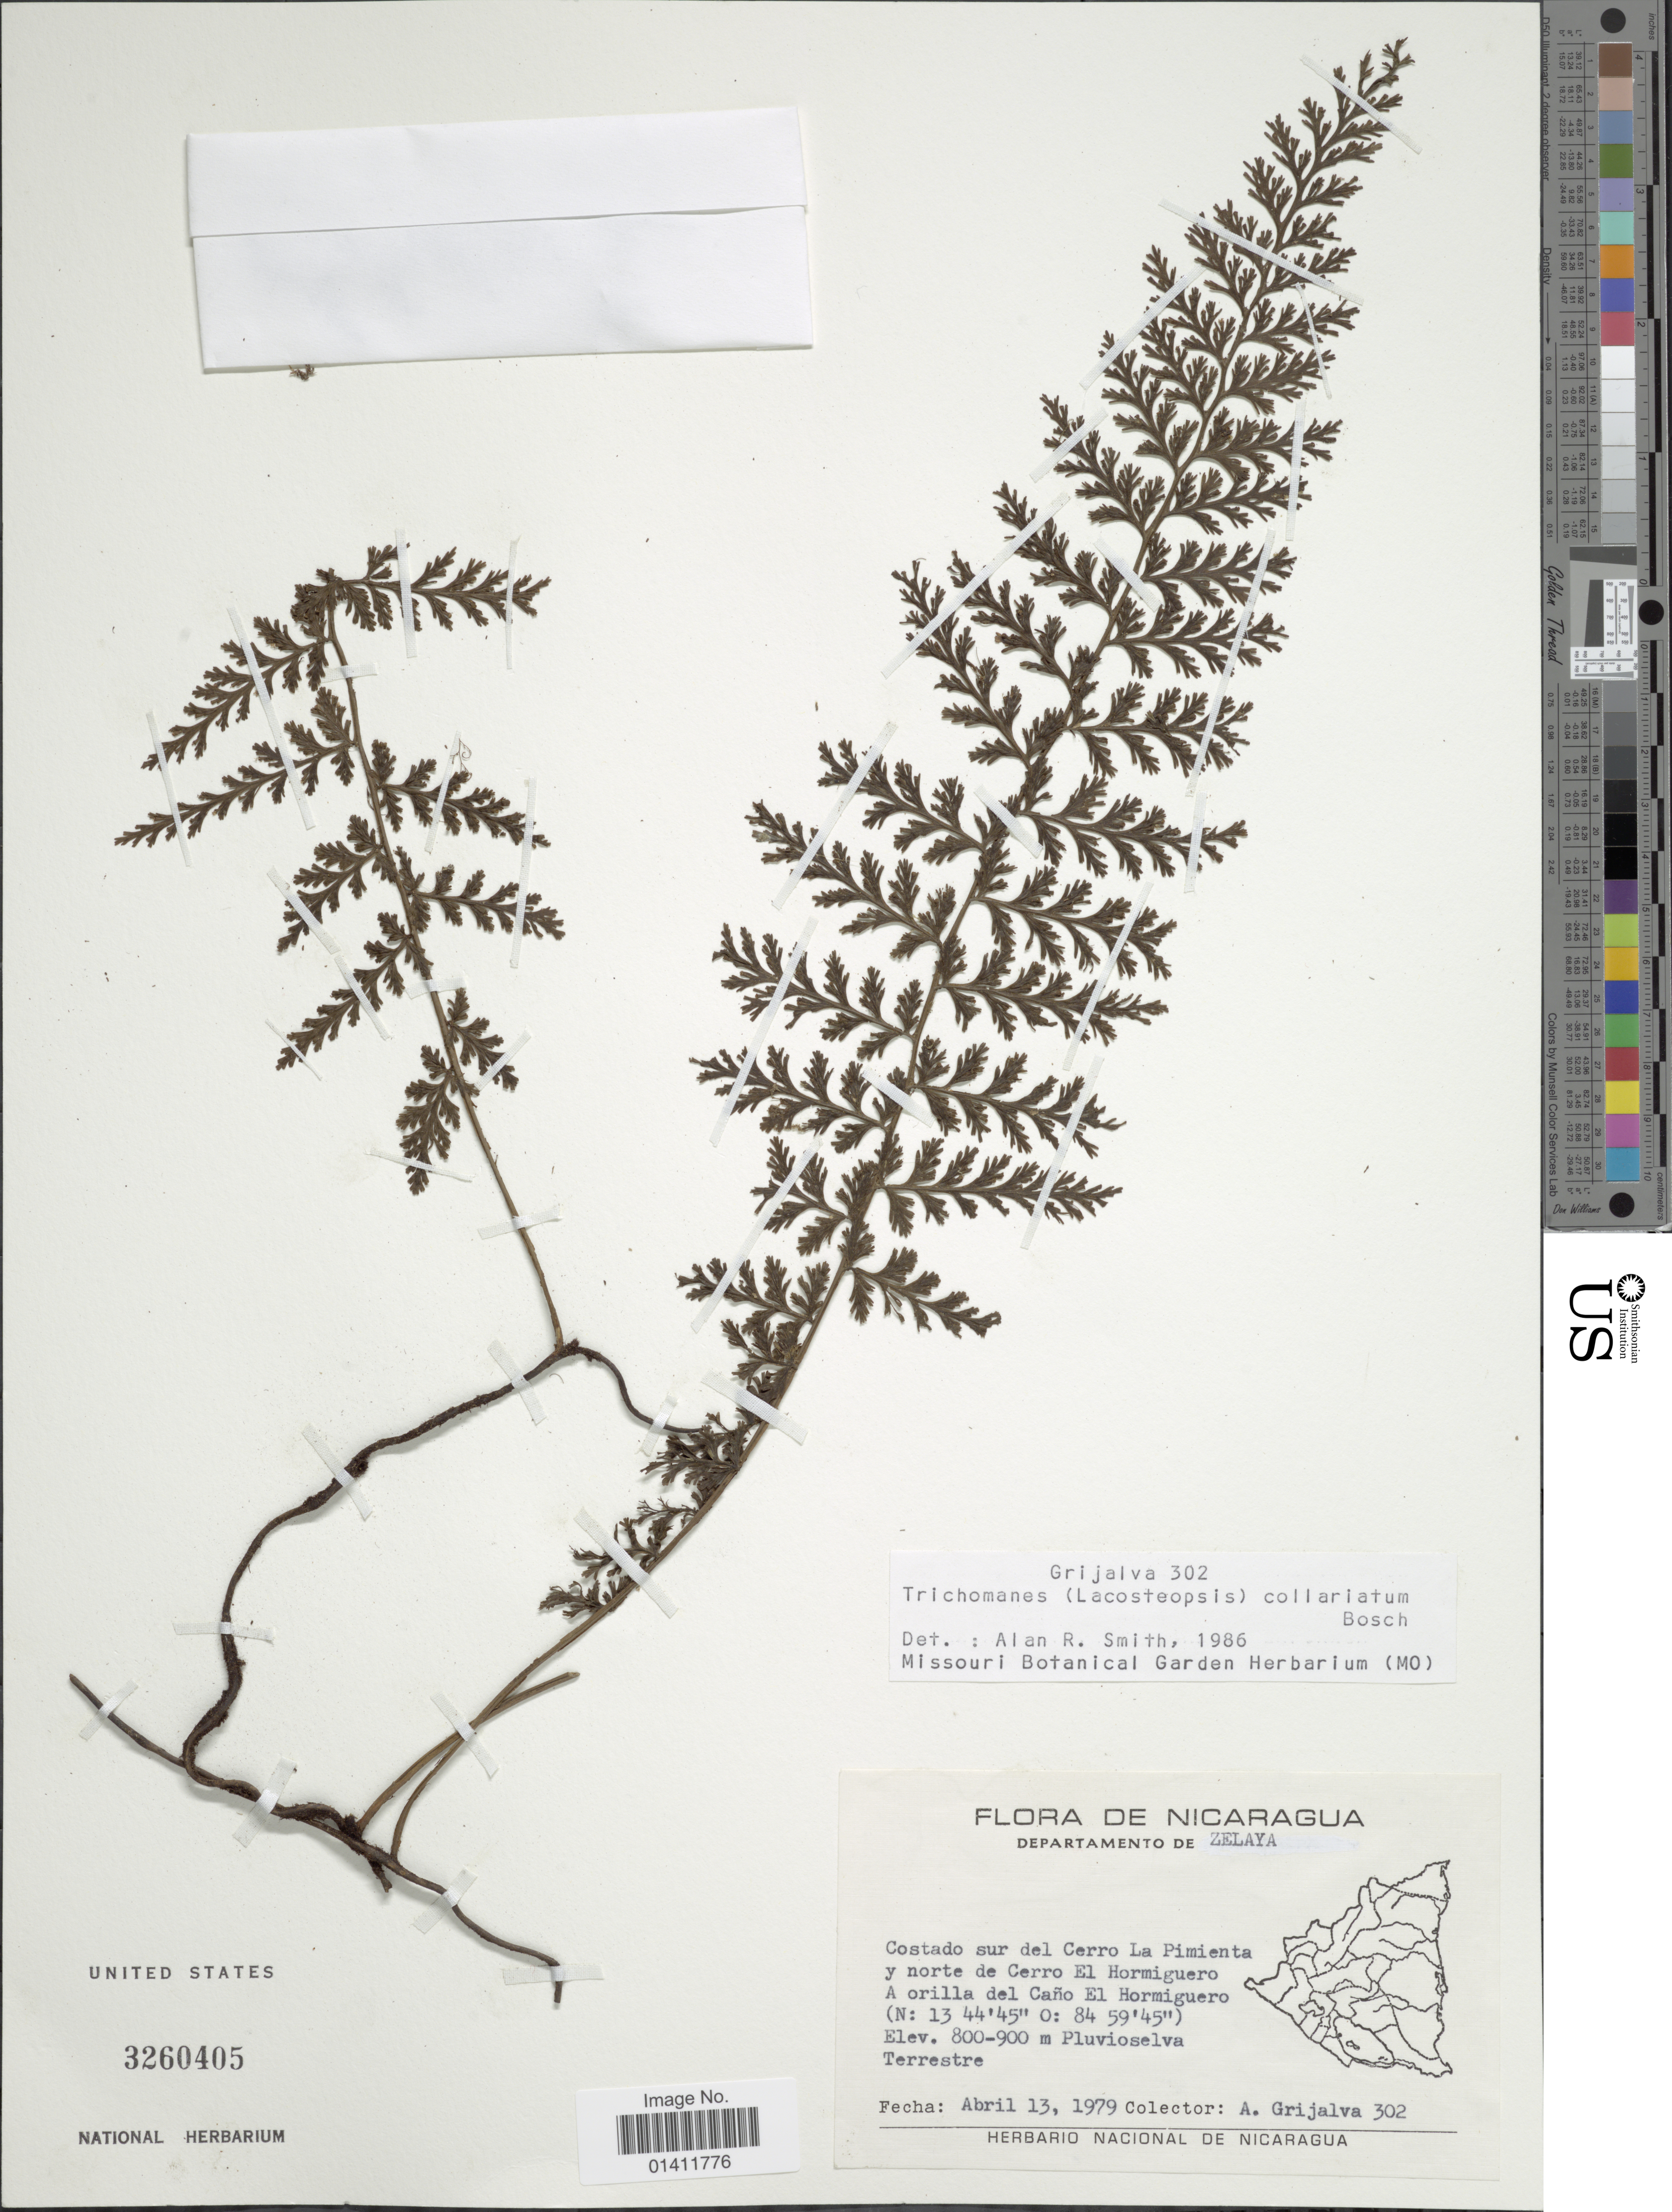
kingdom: Plantae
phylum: Tracheophyta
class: Polypodiopsida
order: Hymenophyllales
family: Hymenophyllaceae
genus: Vandenboschia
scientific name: Vandenboschia collariata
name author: (Bosch) Ebihara & K. Iwats.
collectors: A. Grijalva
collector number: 302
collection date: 1979-04-13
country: Nicaragua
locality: Departamento de Zelaya. Costado sur del Cerro La Pimienta y norte de Cerro El Hormiguero. A orilla del Cano El Hormiguero, Pluvioselva Terrestre.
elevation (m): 800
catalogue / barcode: US 3260405